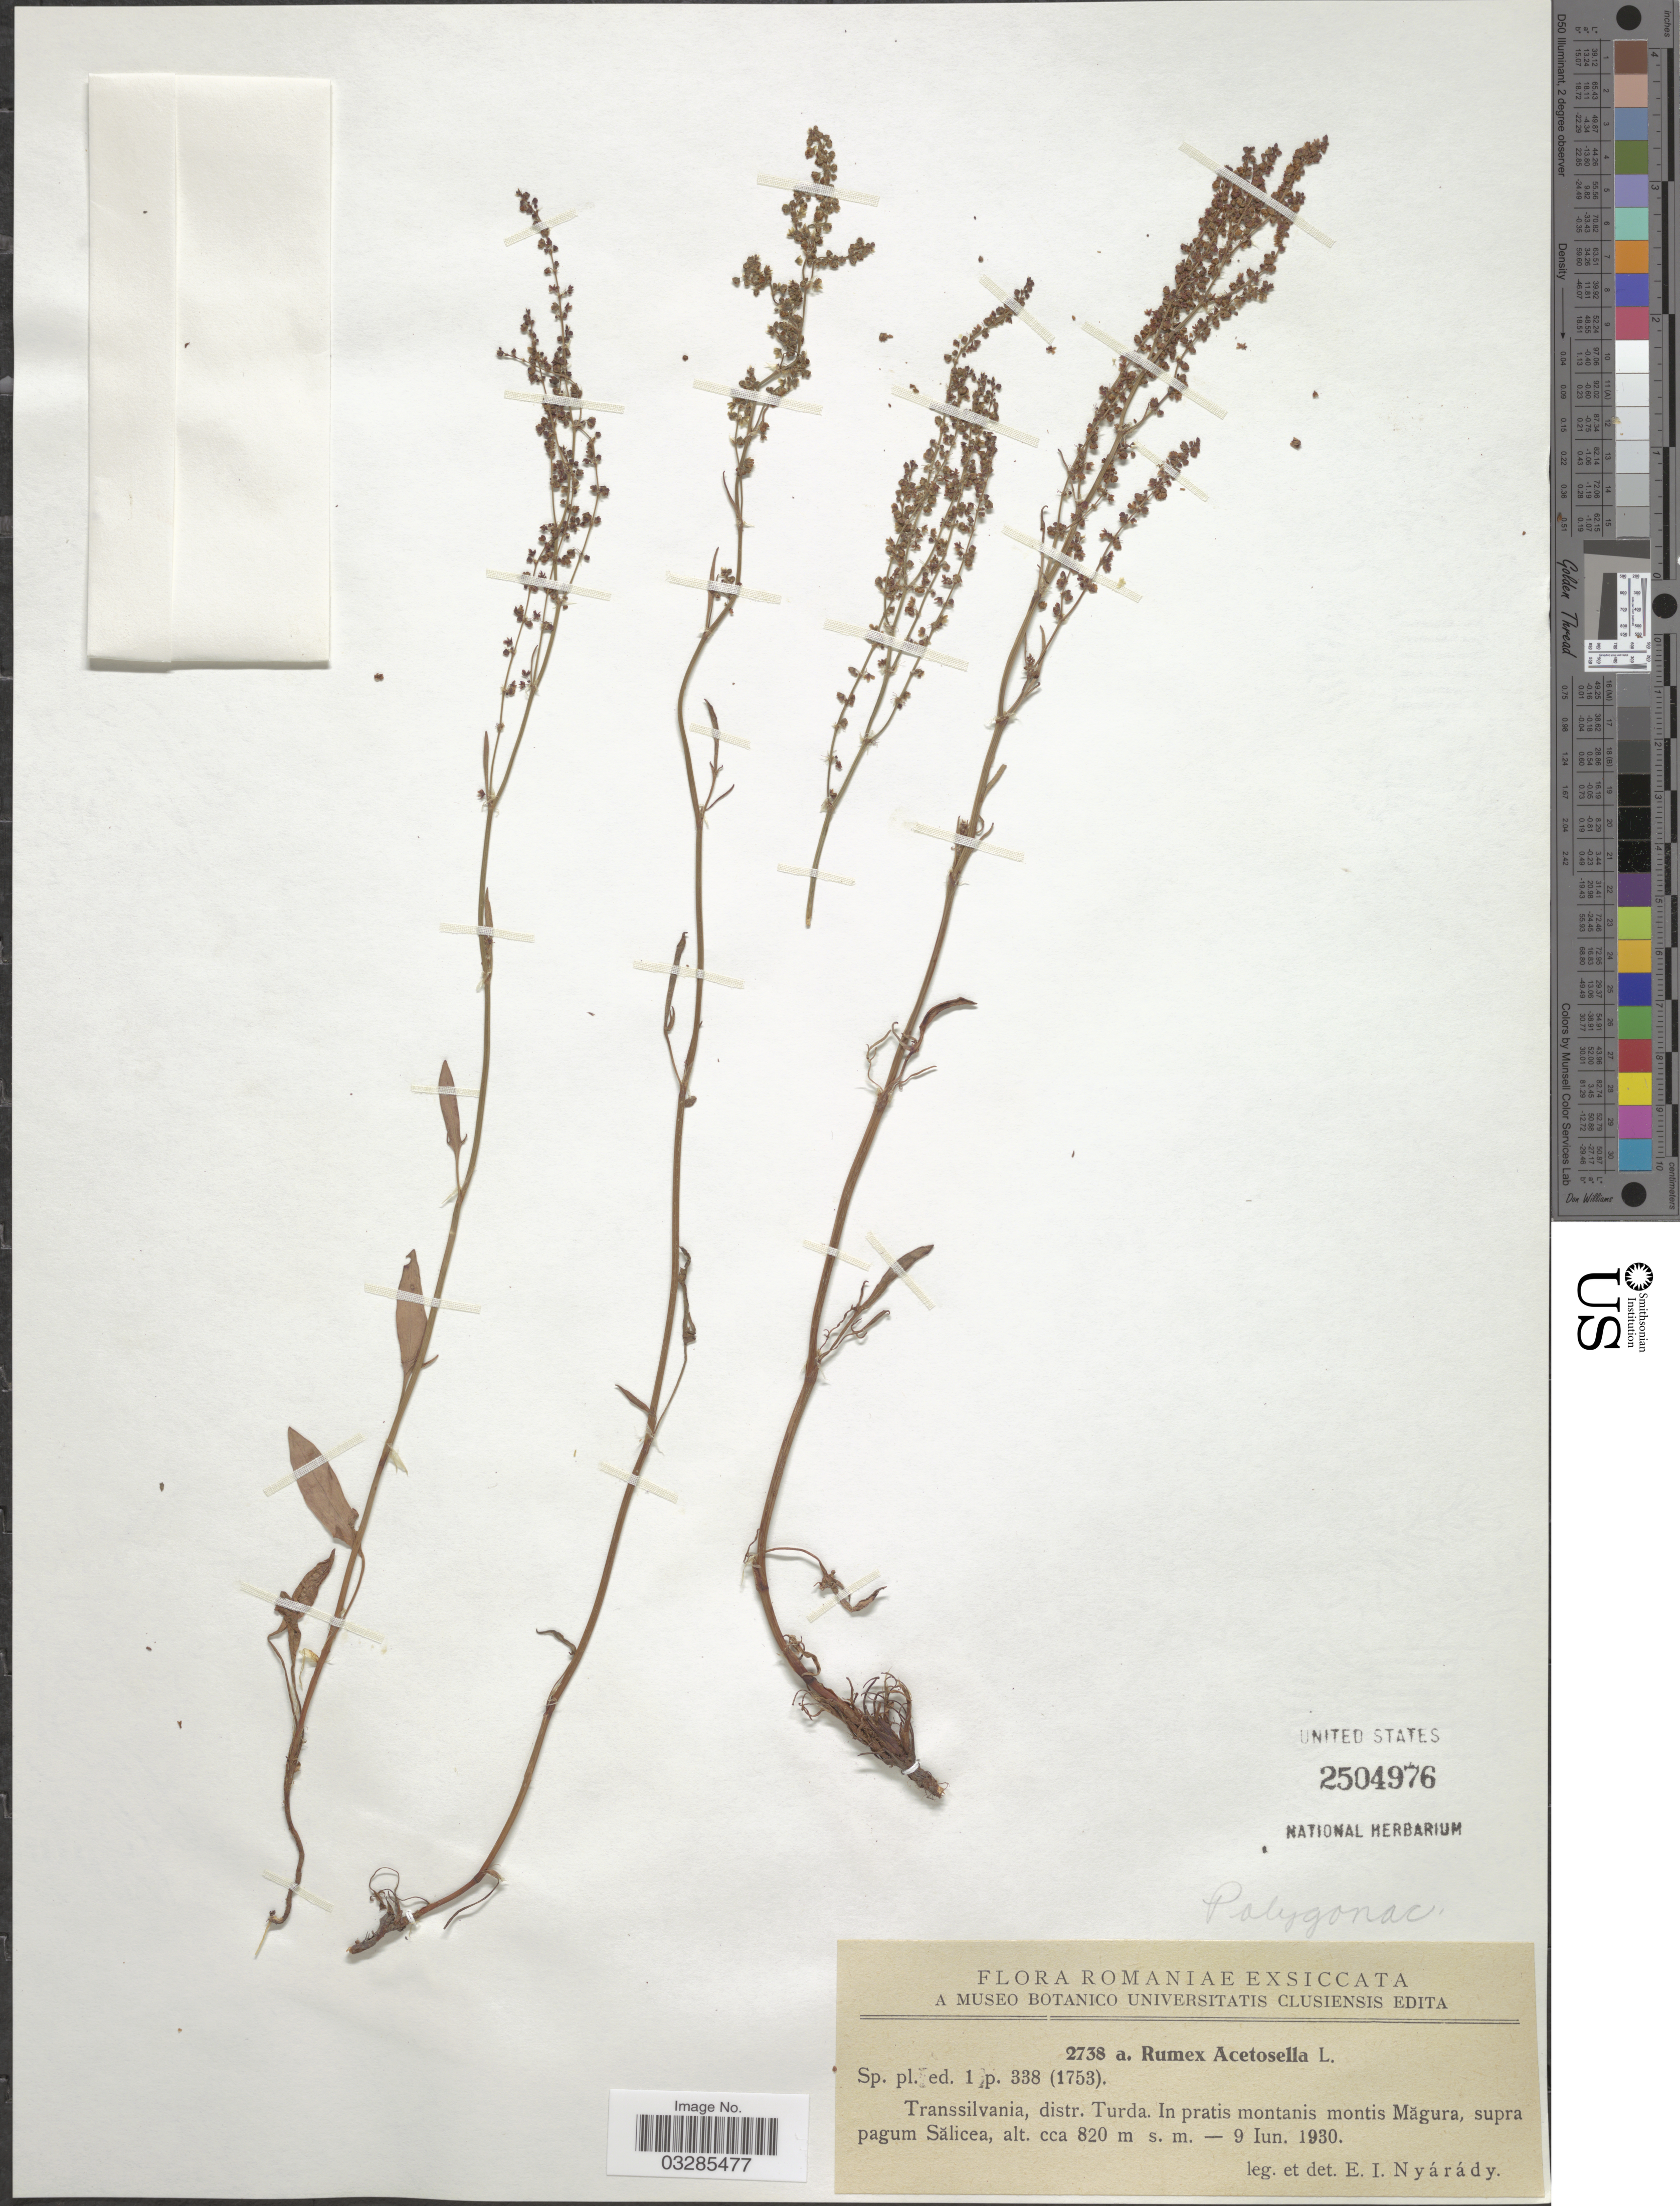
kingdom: Plantae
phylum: Tracheophyta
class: Magnoliopsida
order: Caryophyllales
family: Polygonaceae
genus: Rumex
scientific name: Rumex acetosella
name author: L.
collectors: E. Nyárády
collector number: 2738a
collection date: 1930-06-09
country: Romania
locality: Transsilvania, distr. Turda. In pratis montanis montis Măgura, supra pagum Sălicea.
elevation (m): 820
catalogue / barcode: US 2504976